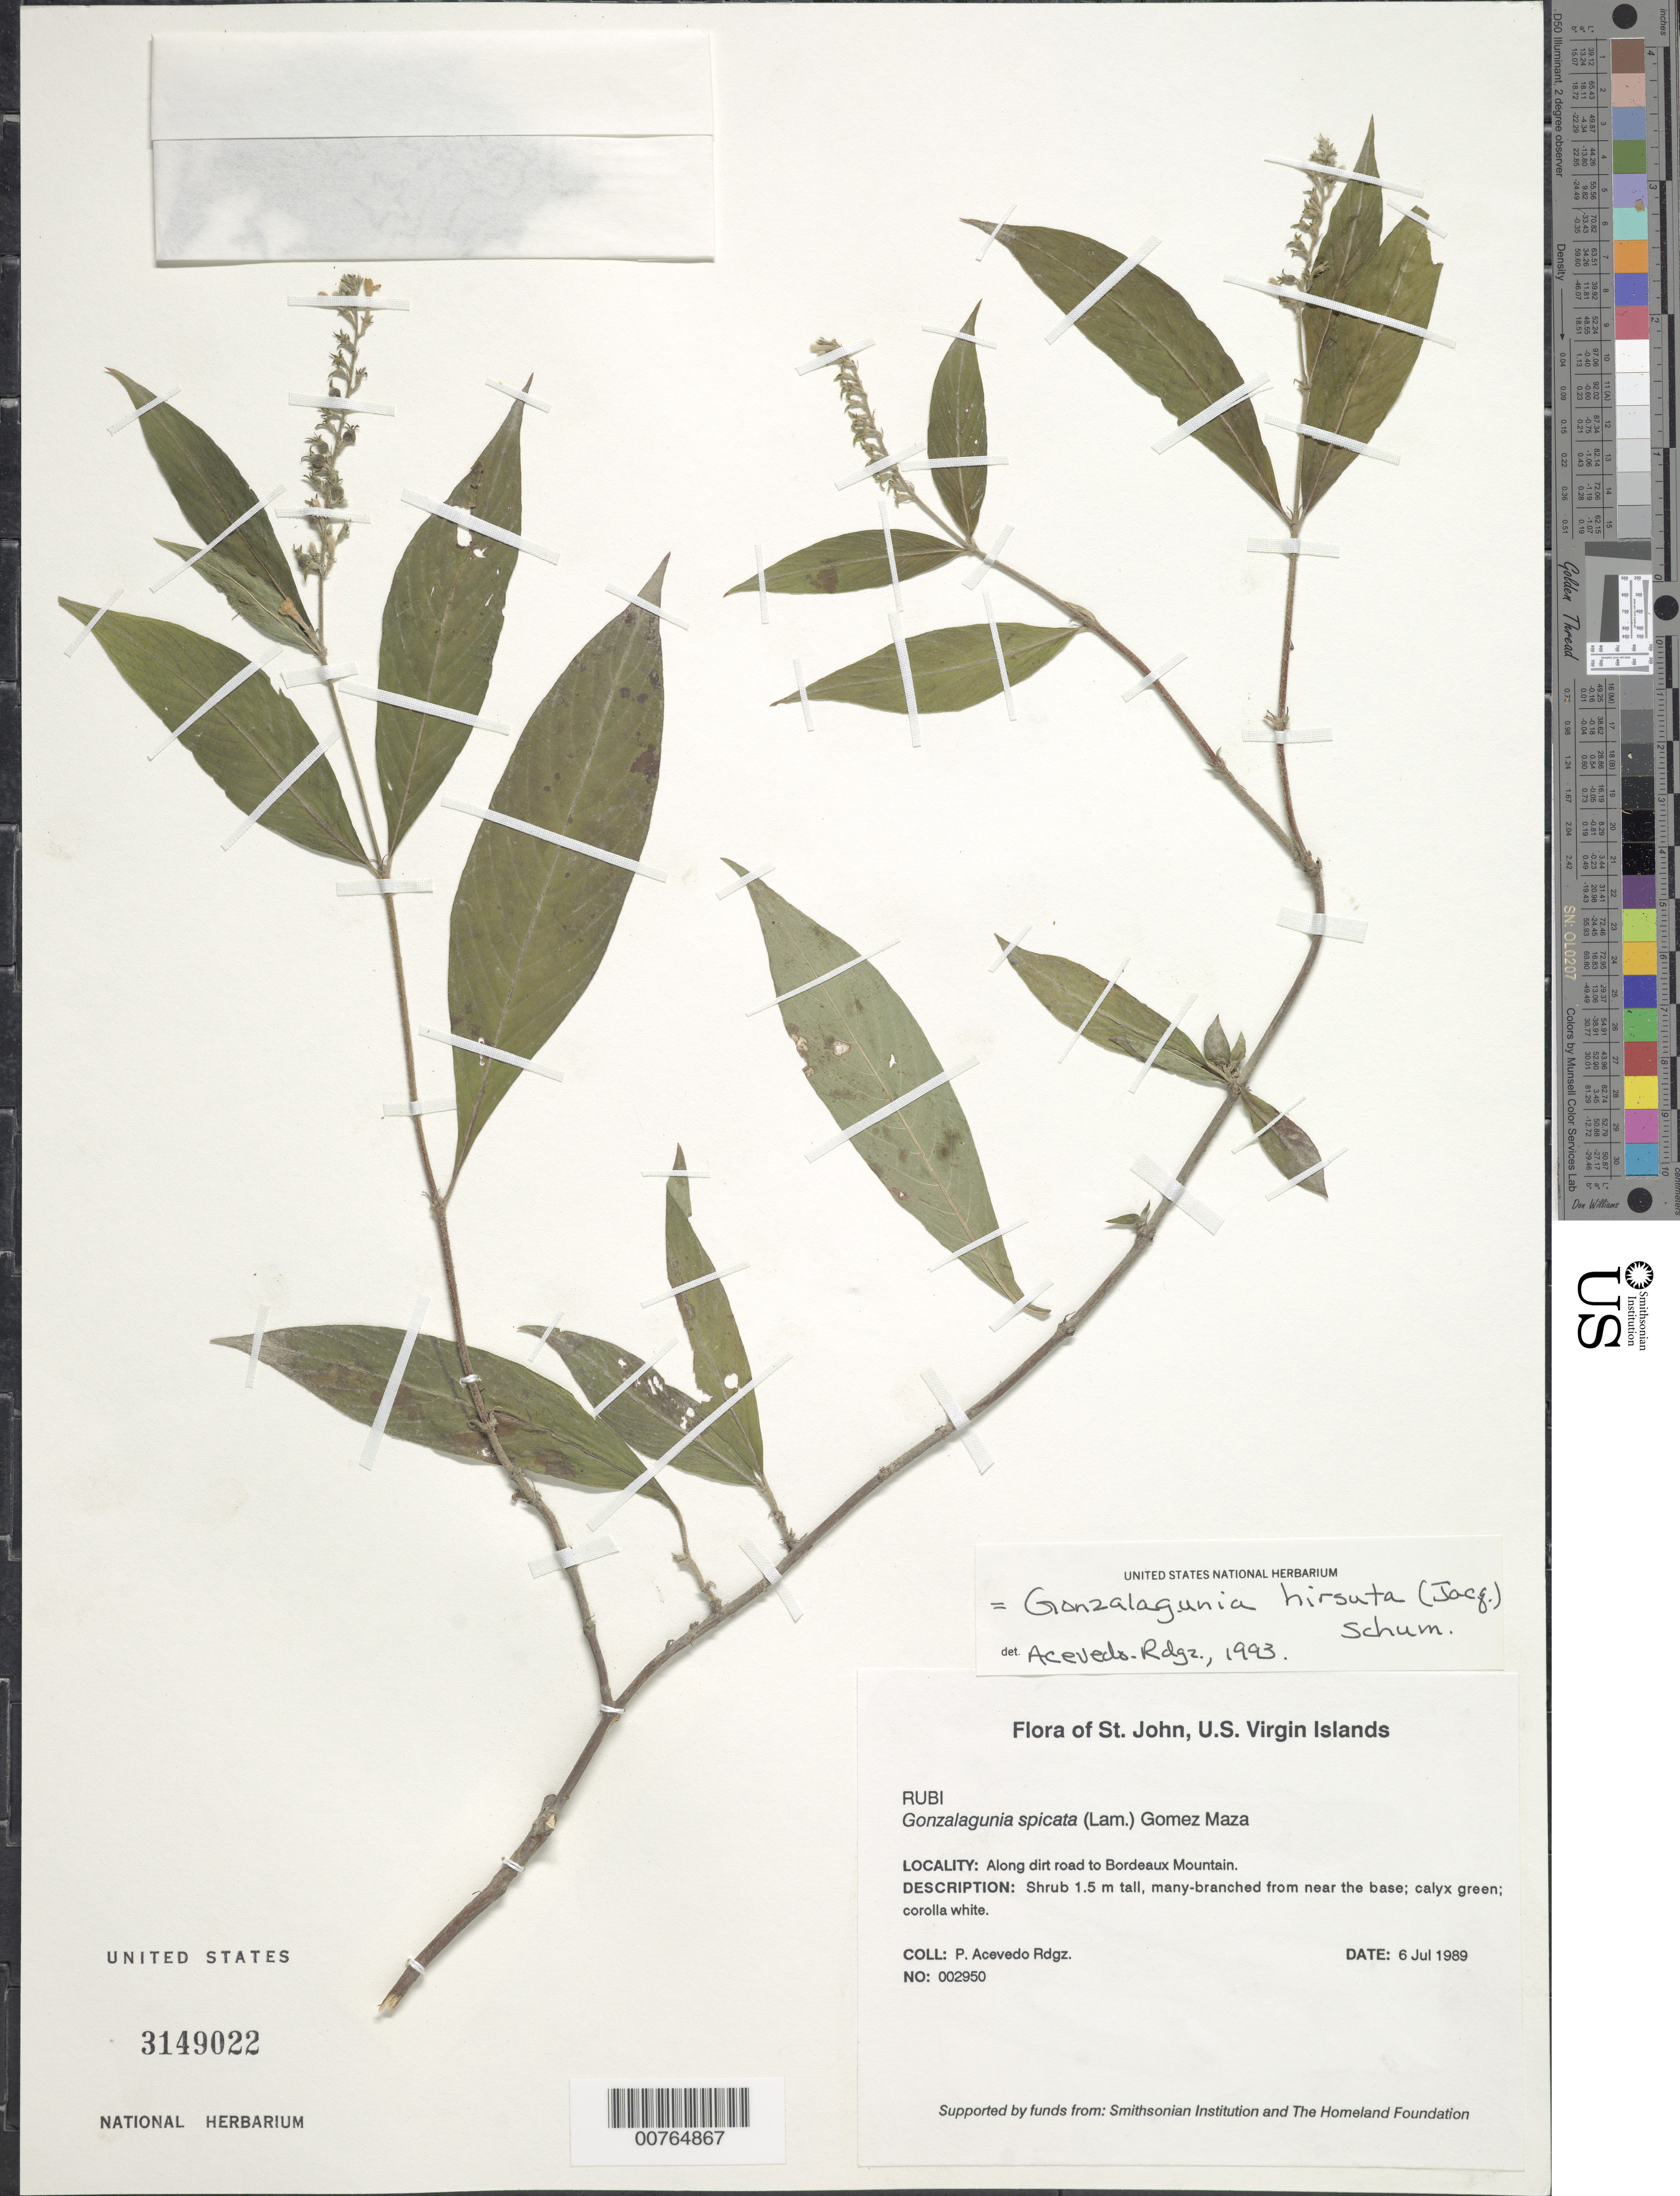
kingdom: Plantae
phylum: Tracheophyta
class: Magnoliopsida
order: Gentianales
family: Rubiaceae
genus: Gonzalagunia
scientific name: Gonzalagunia hirsuta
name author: (Jacq.) K. Schum.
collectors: P. Acevedo-Rodr.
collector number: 2950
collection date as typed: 06 Jul 1989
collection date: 1989-07-06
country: U.S. Virgin Islands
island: St. John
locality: Coral Bay Quarter; Bordeaux Mountain Road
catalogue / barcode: US 3149022